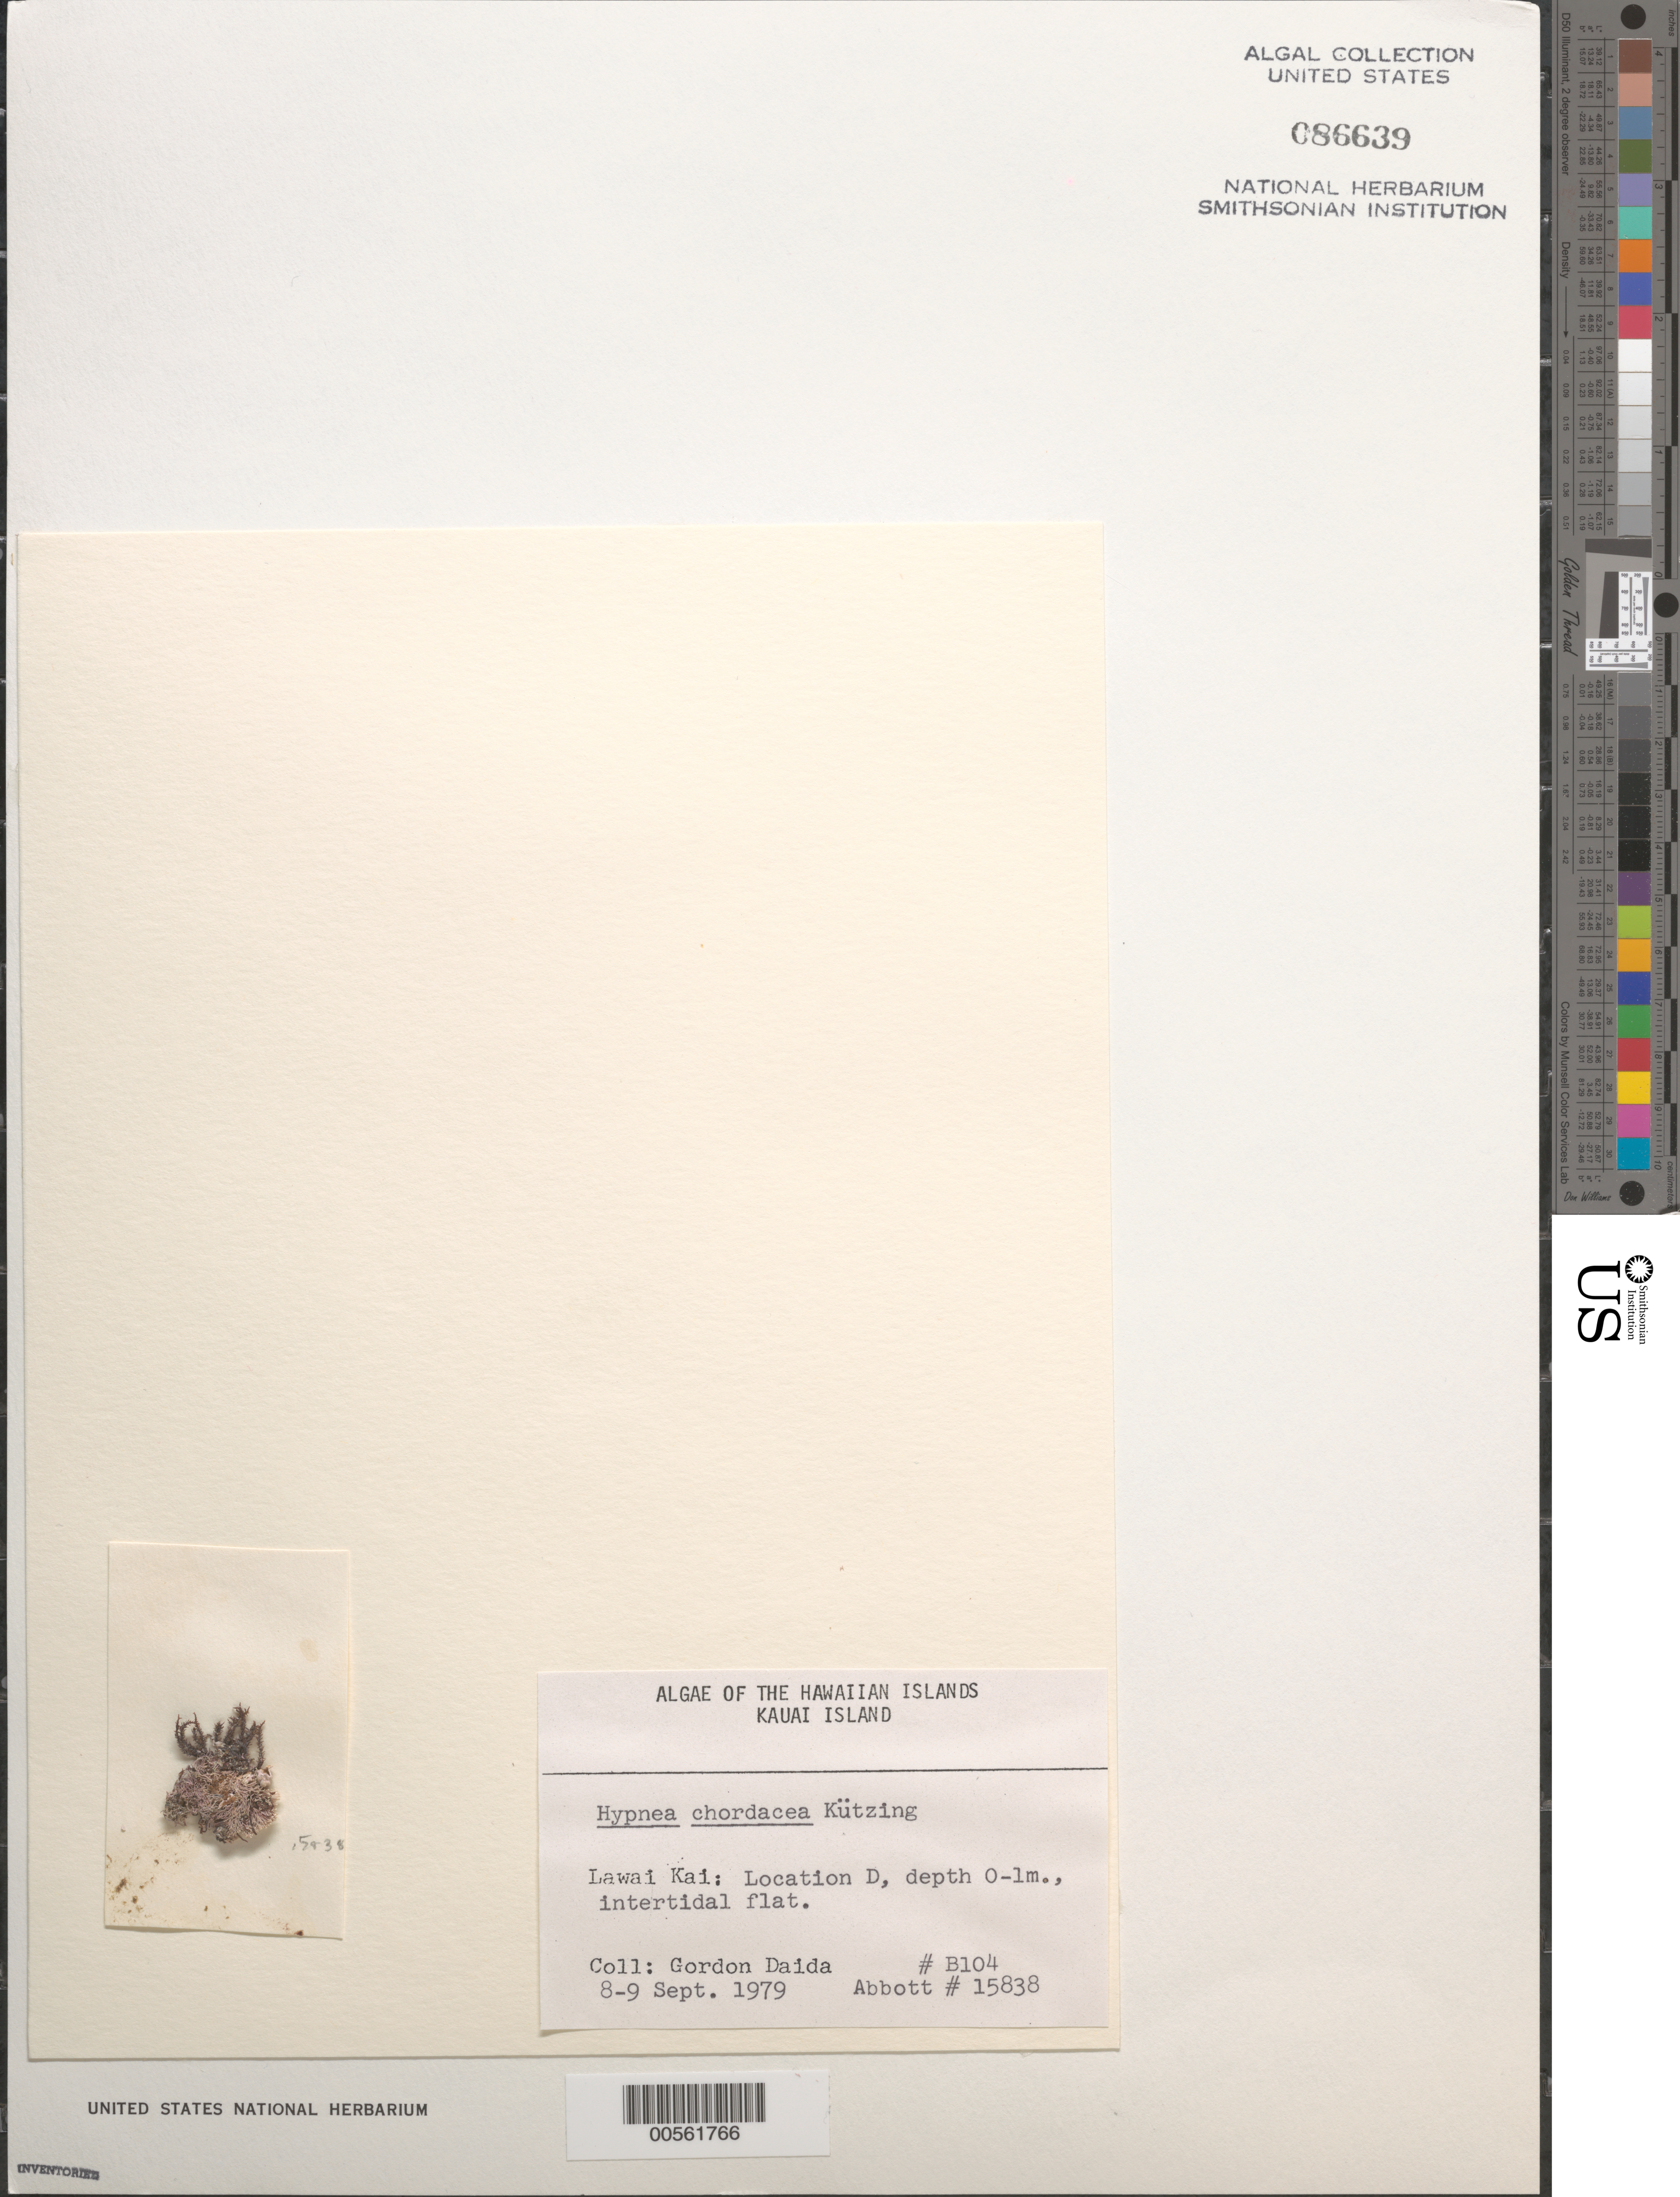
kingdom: Plantae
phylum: Rhodophyta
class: Florideophyceae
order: Gigartinales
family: Cystocloniaceae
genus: Hypnea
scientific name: Hypnea chordacea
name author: Kütz.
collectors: G. Daida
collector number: B104 & IAA 15838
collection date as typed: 08 Sep 1979 to 09 Sep 1979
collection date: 1979-09-08/1979-09-09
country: United States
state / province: Hawaii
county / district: Kaui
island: Kaua'i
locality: Lawai Kai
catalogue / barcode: US 86639